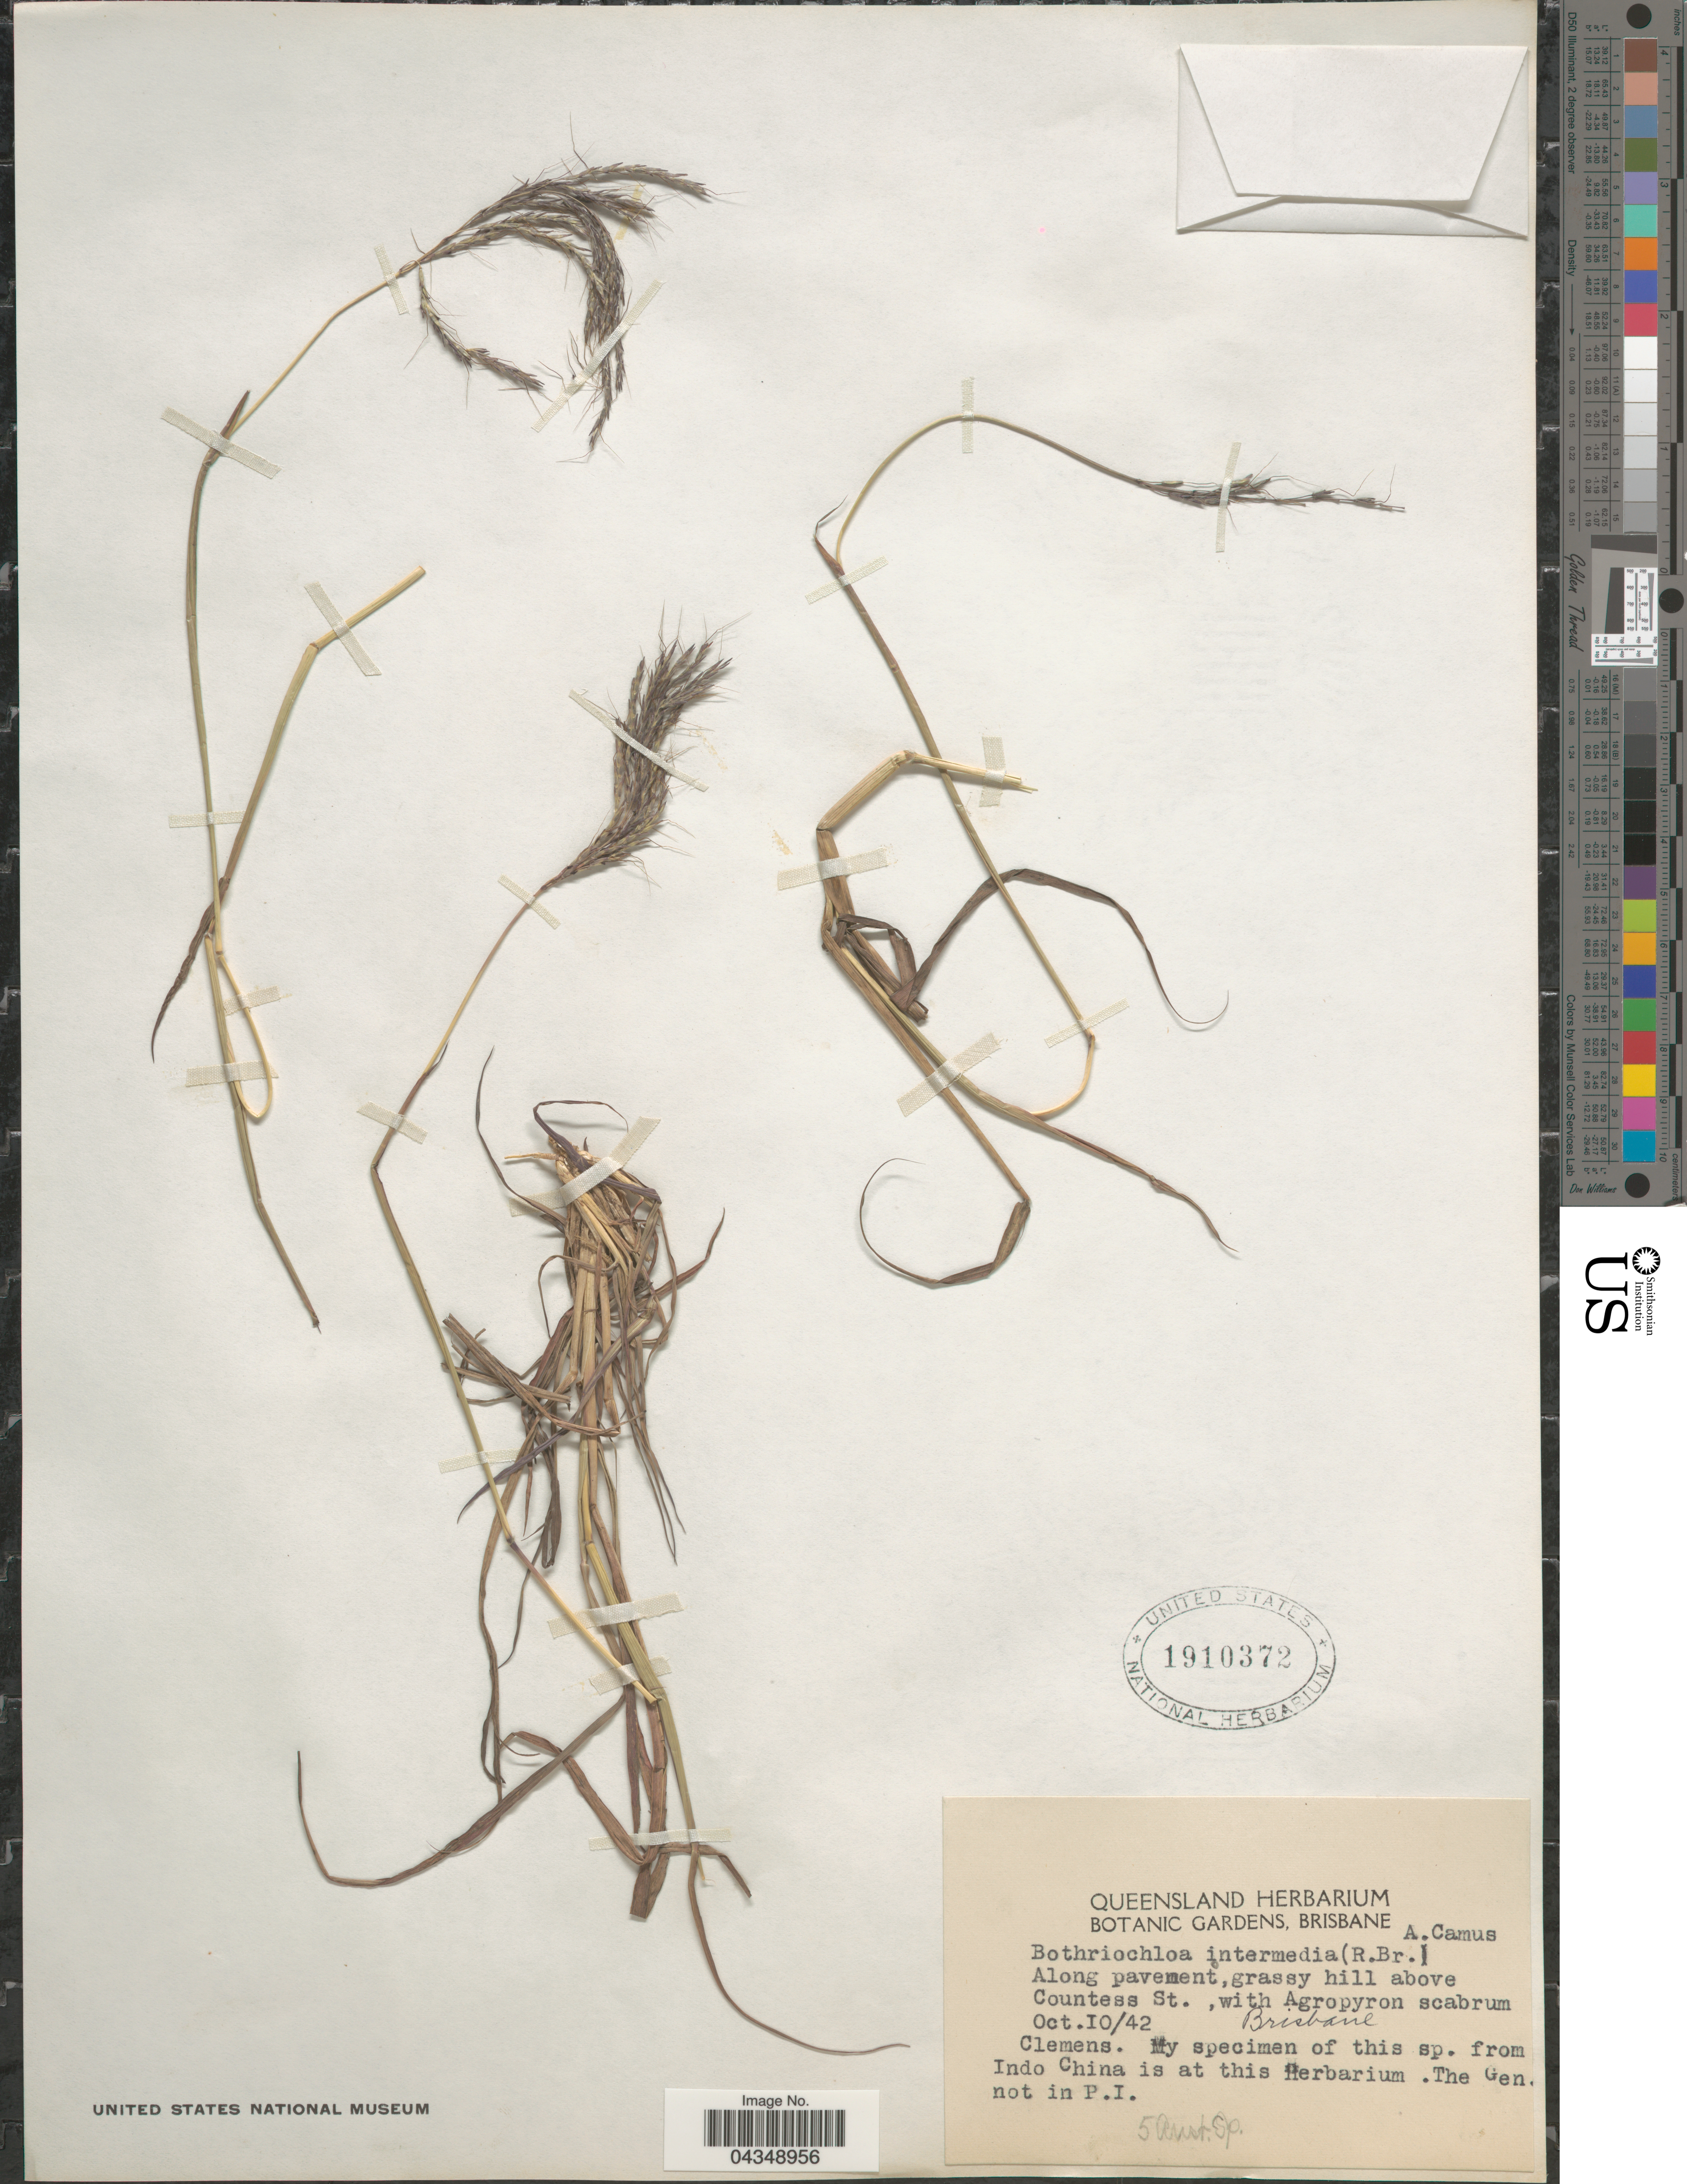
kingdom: Plantae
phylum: Tracheophyta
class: Liliopsida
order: Poales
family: Poaceae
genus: Bothriochloa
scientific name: Bothriochloa bladhii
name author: (Retz.) S.T. Blake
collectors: -. Clemens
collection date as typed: Transcribed d/m/y: 10/10/42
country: Australia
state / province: Queensland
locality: Along pavement, grassy hill above Countess St. Brisbane.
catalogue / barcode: US 1910372